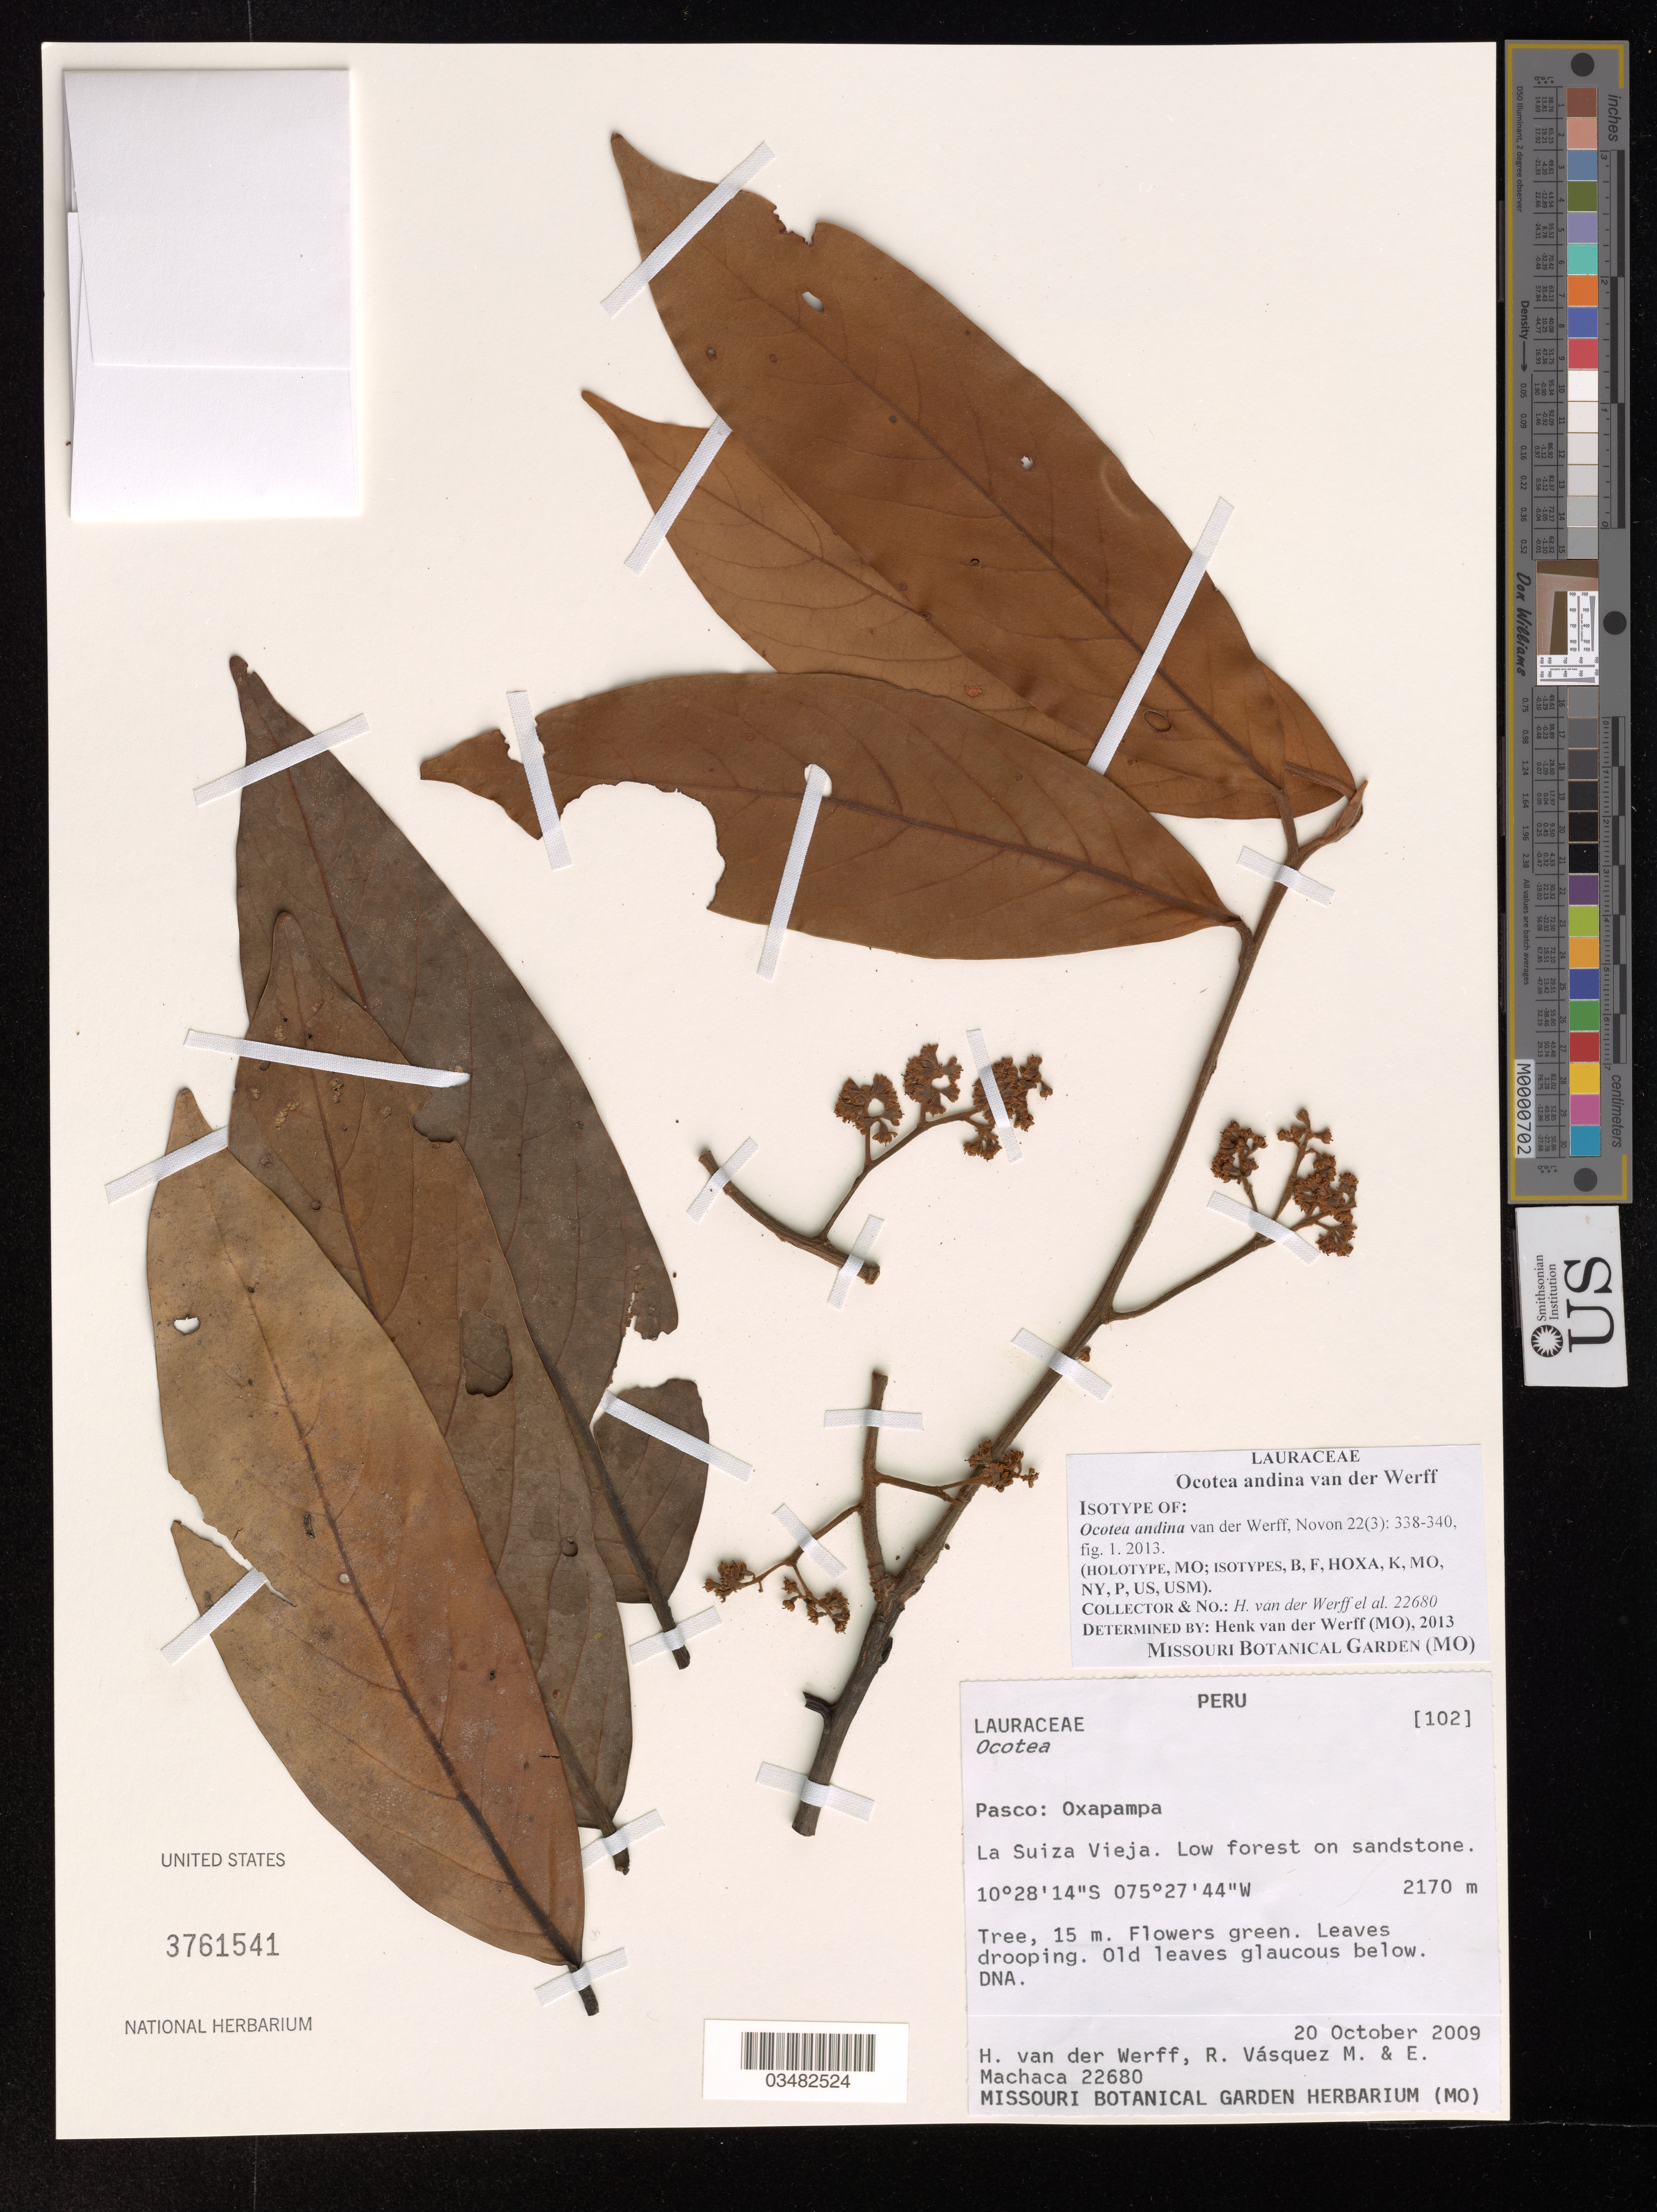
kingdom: Plantae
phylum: Tracheophyta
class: Magnoliopsida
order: Laurales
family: Lauraceae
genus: Ocotea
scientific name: Ocotea andina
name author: van der Werff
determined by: van der Werff, H. H.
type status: Isotype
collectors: H. van der Werff, R. Vásquez M. & E. Machaca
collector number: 22680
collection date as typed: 20 October 2009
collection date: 2009-10-20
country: Peru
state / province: Pasco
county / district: Oxapampa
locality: La Suiza Vieja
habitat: low forest on sandstone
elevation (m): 2170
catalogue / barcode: US 3761541